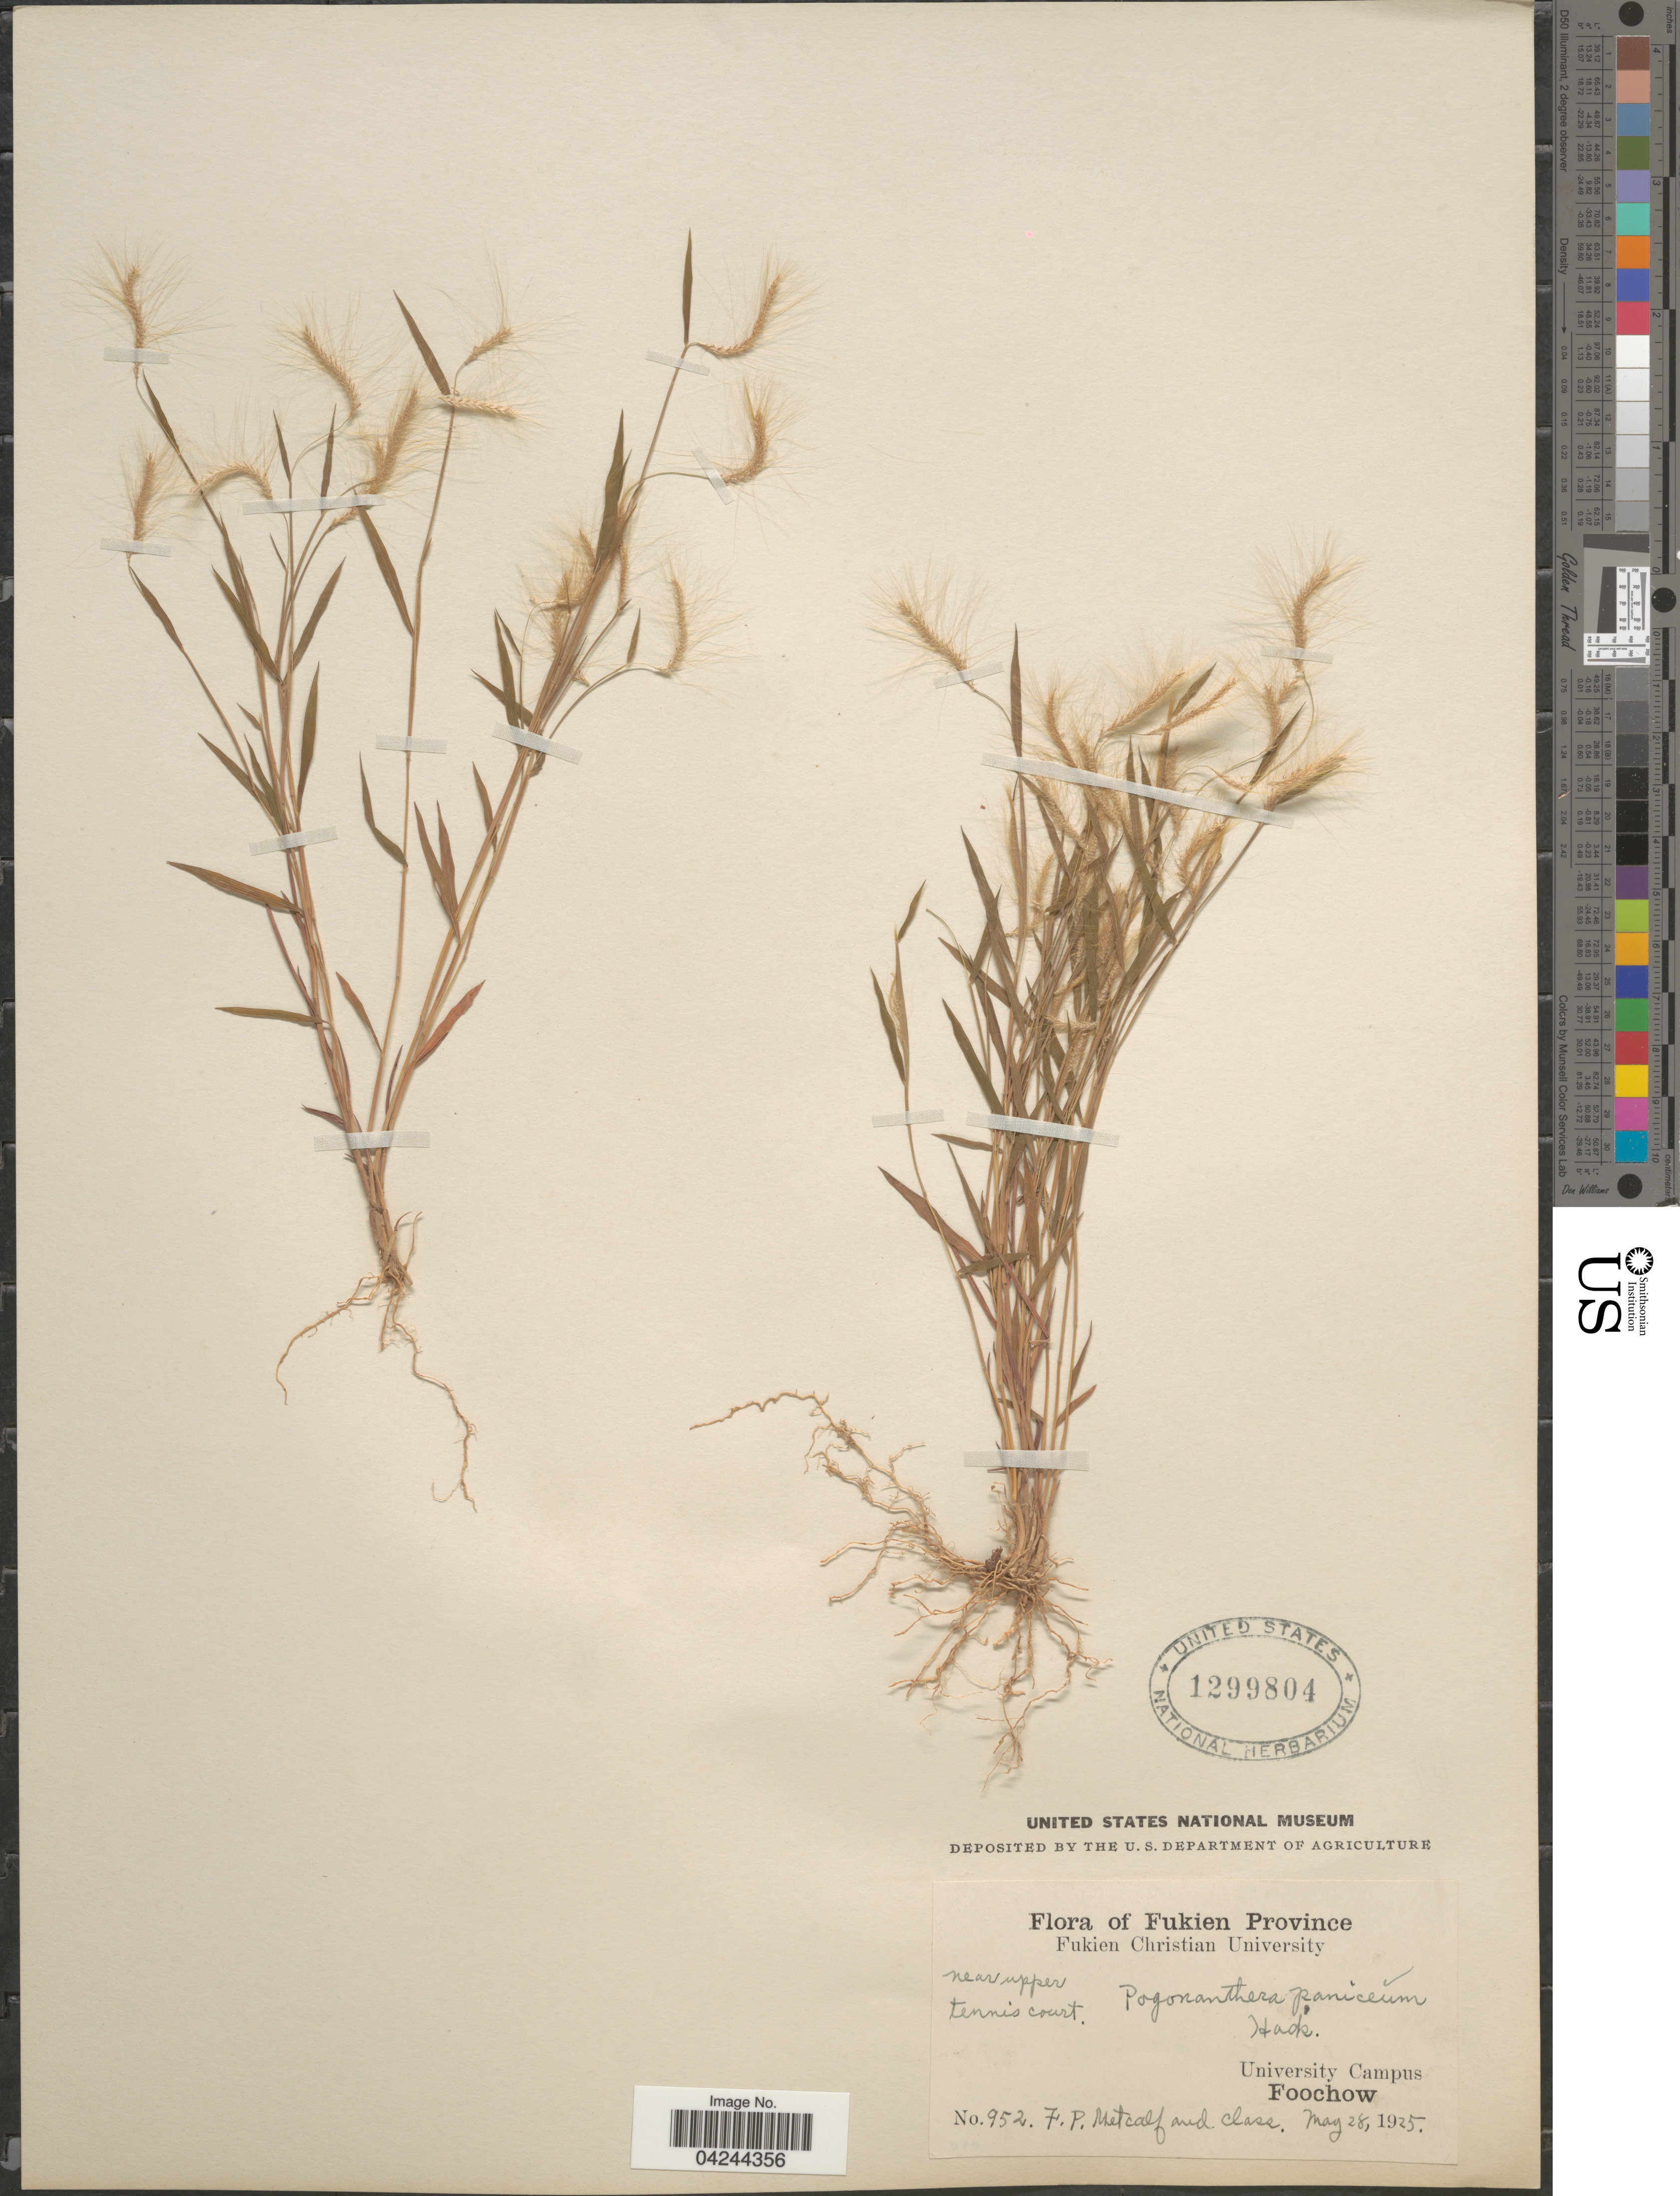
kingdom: Plantae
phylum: Tracheophyta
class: Liliopsida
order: Poales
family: Poaceae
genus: Pogonatherum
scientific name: Pogonatherum crinitum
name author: (Thunb.) Kunth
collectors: F. Metcalf & Class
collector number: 952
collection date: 1925-05-28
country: China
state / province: Fujian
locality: Fukien Province. University Campus. Foochow.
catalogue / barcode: US 1299804